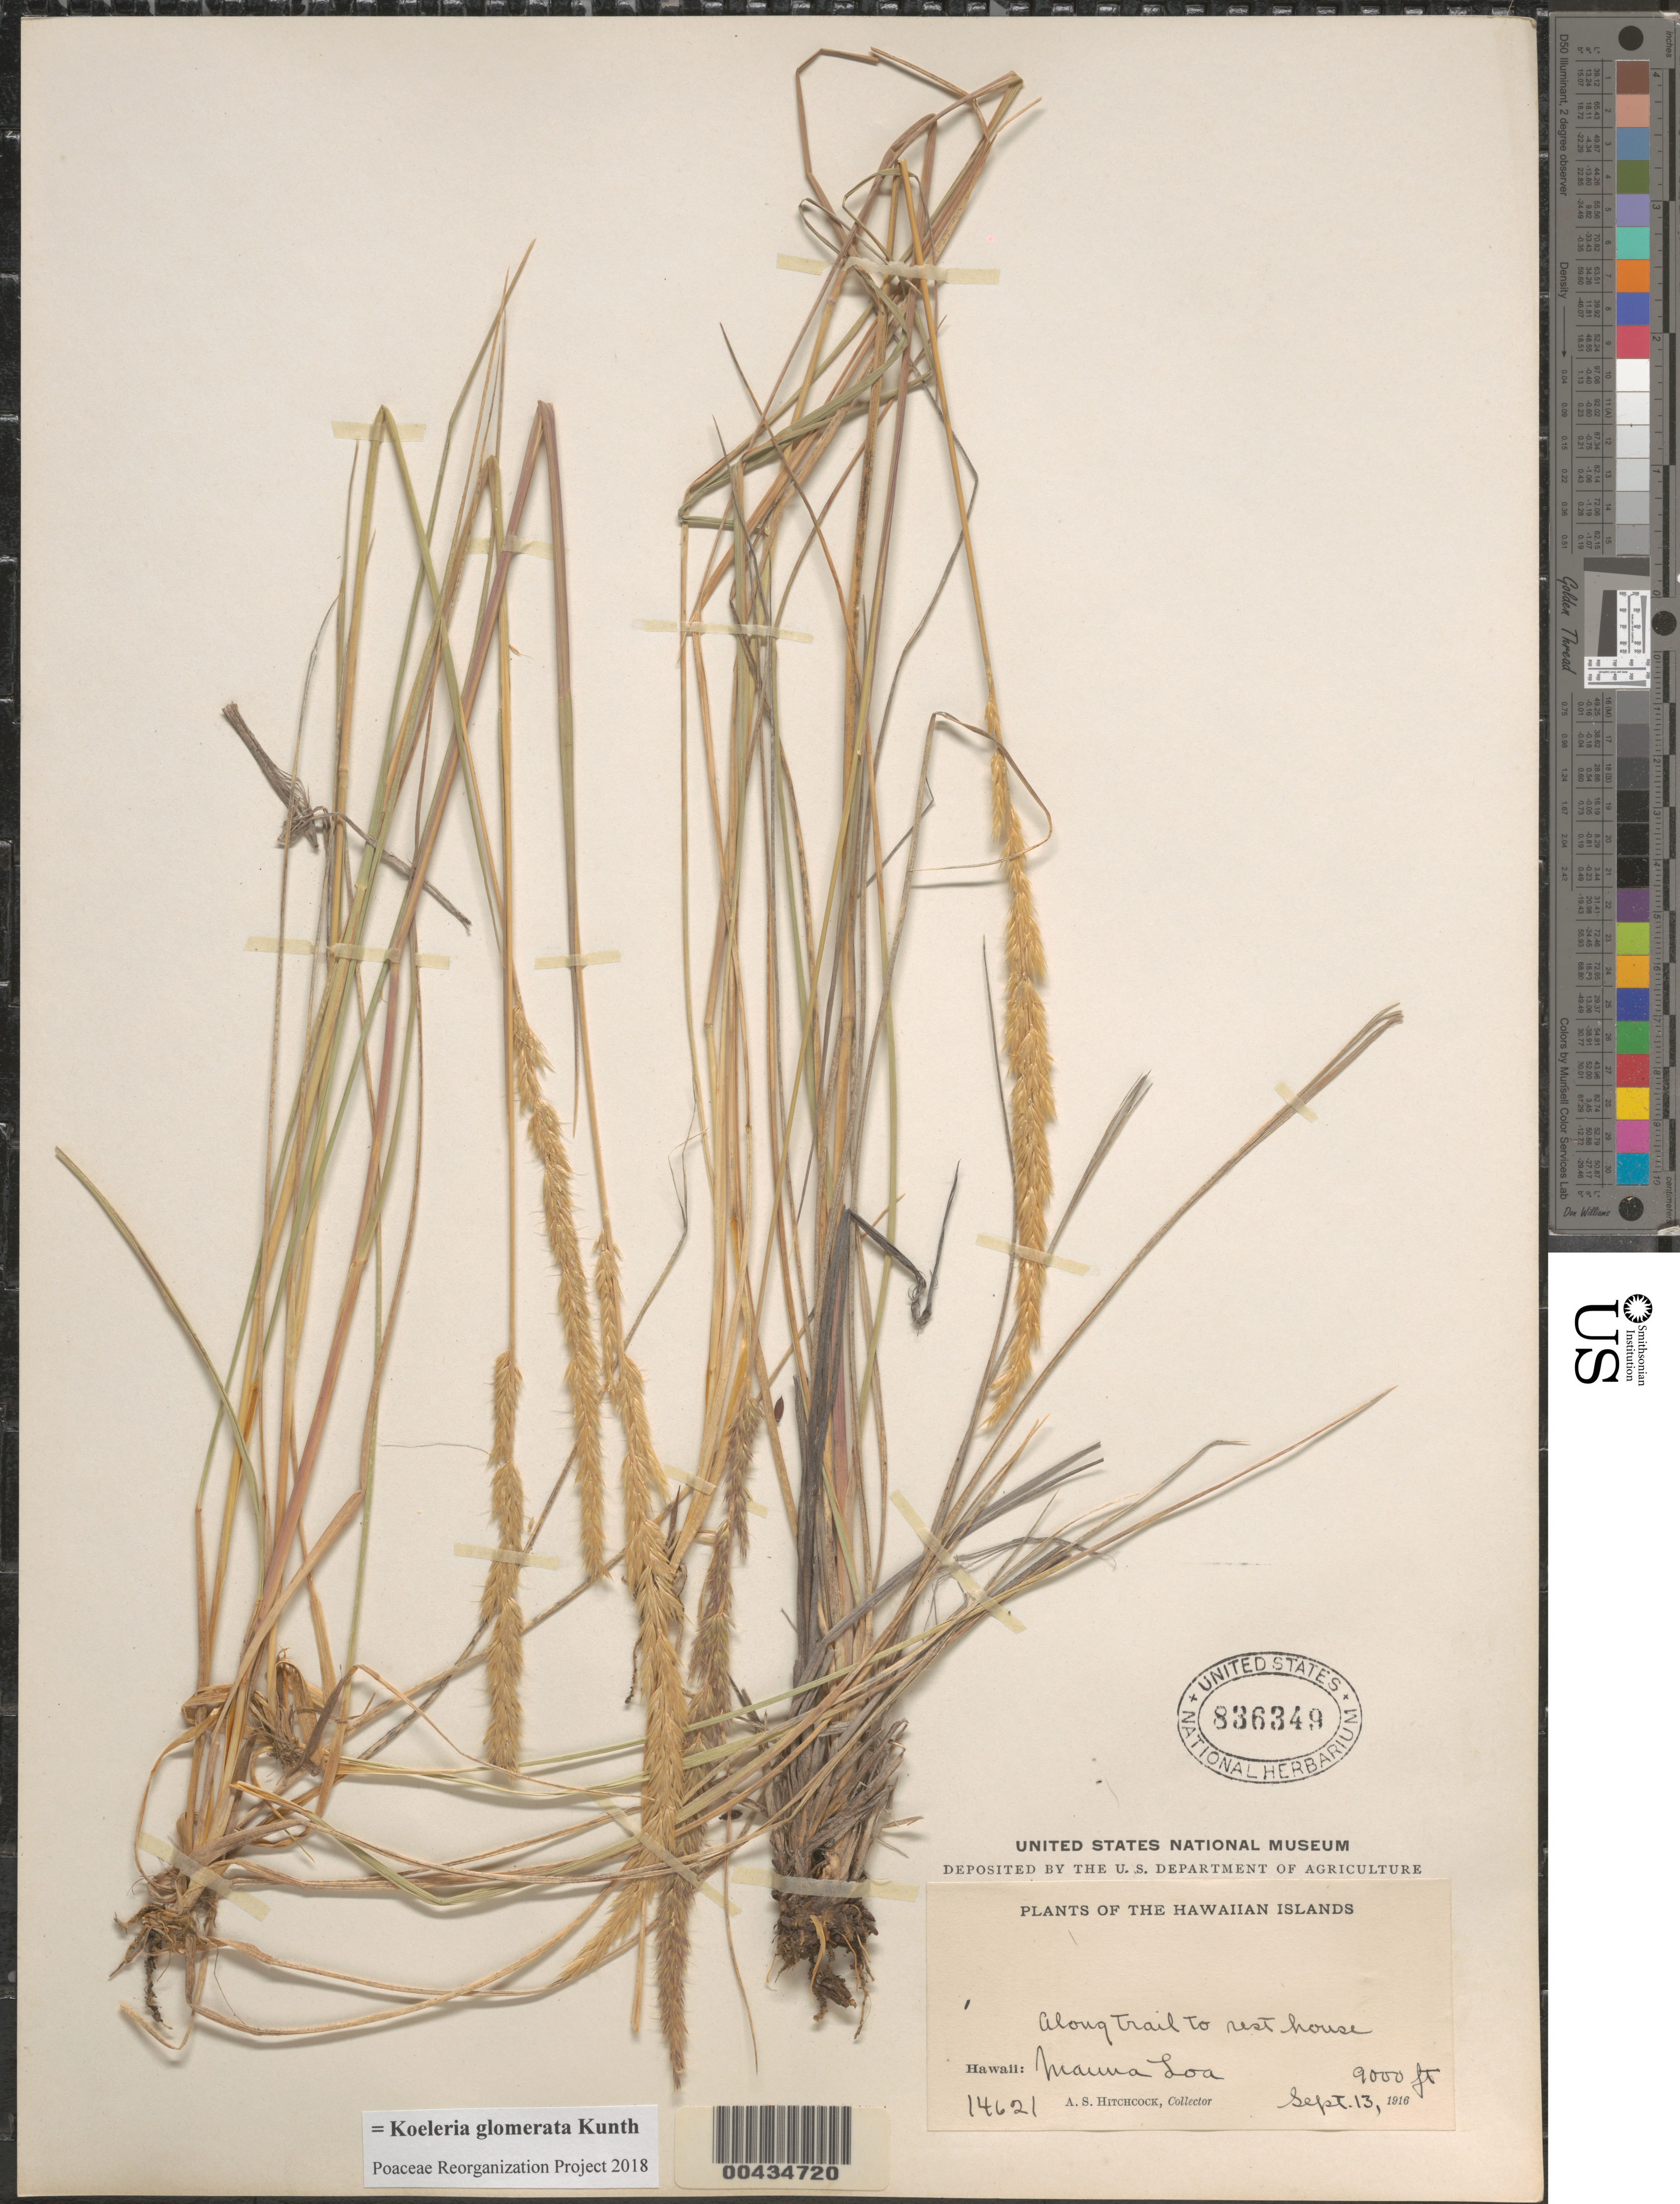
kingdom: Plantae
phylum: Tracheophyta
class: Liliopsida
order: Poales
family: Poaceae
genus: Koeleria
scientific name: Koeleria glomerata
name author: Kunth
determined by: Poaceae Reorganization Project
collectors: A. S. Hitchcock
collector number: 14621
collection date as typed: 13 Sep 1916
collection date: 1916-09-13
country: United States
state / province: Hawaii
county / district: Hawaii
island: Hawaii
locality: Mauna Loa, along trail to rest house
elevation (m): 2743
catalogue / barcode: US 836349